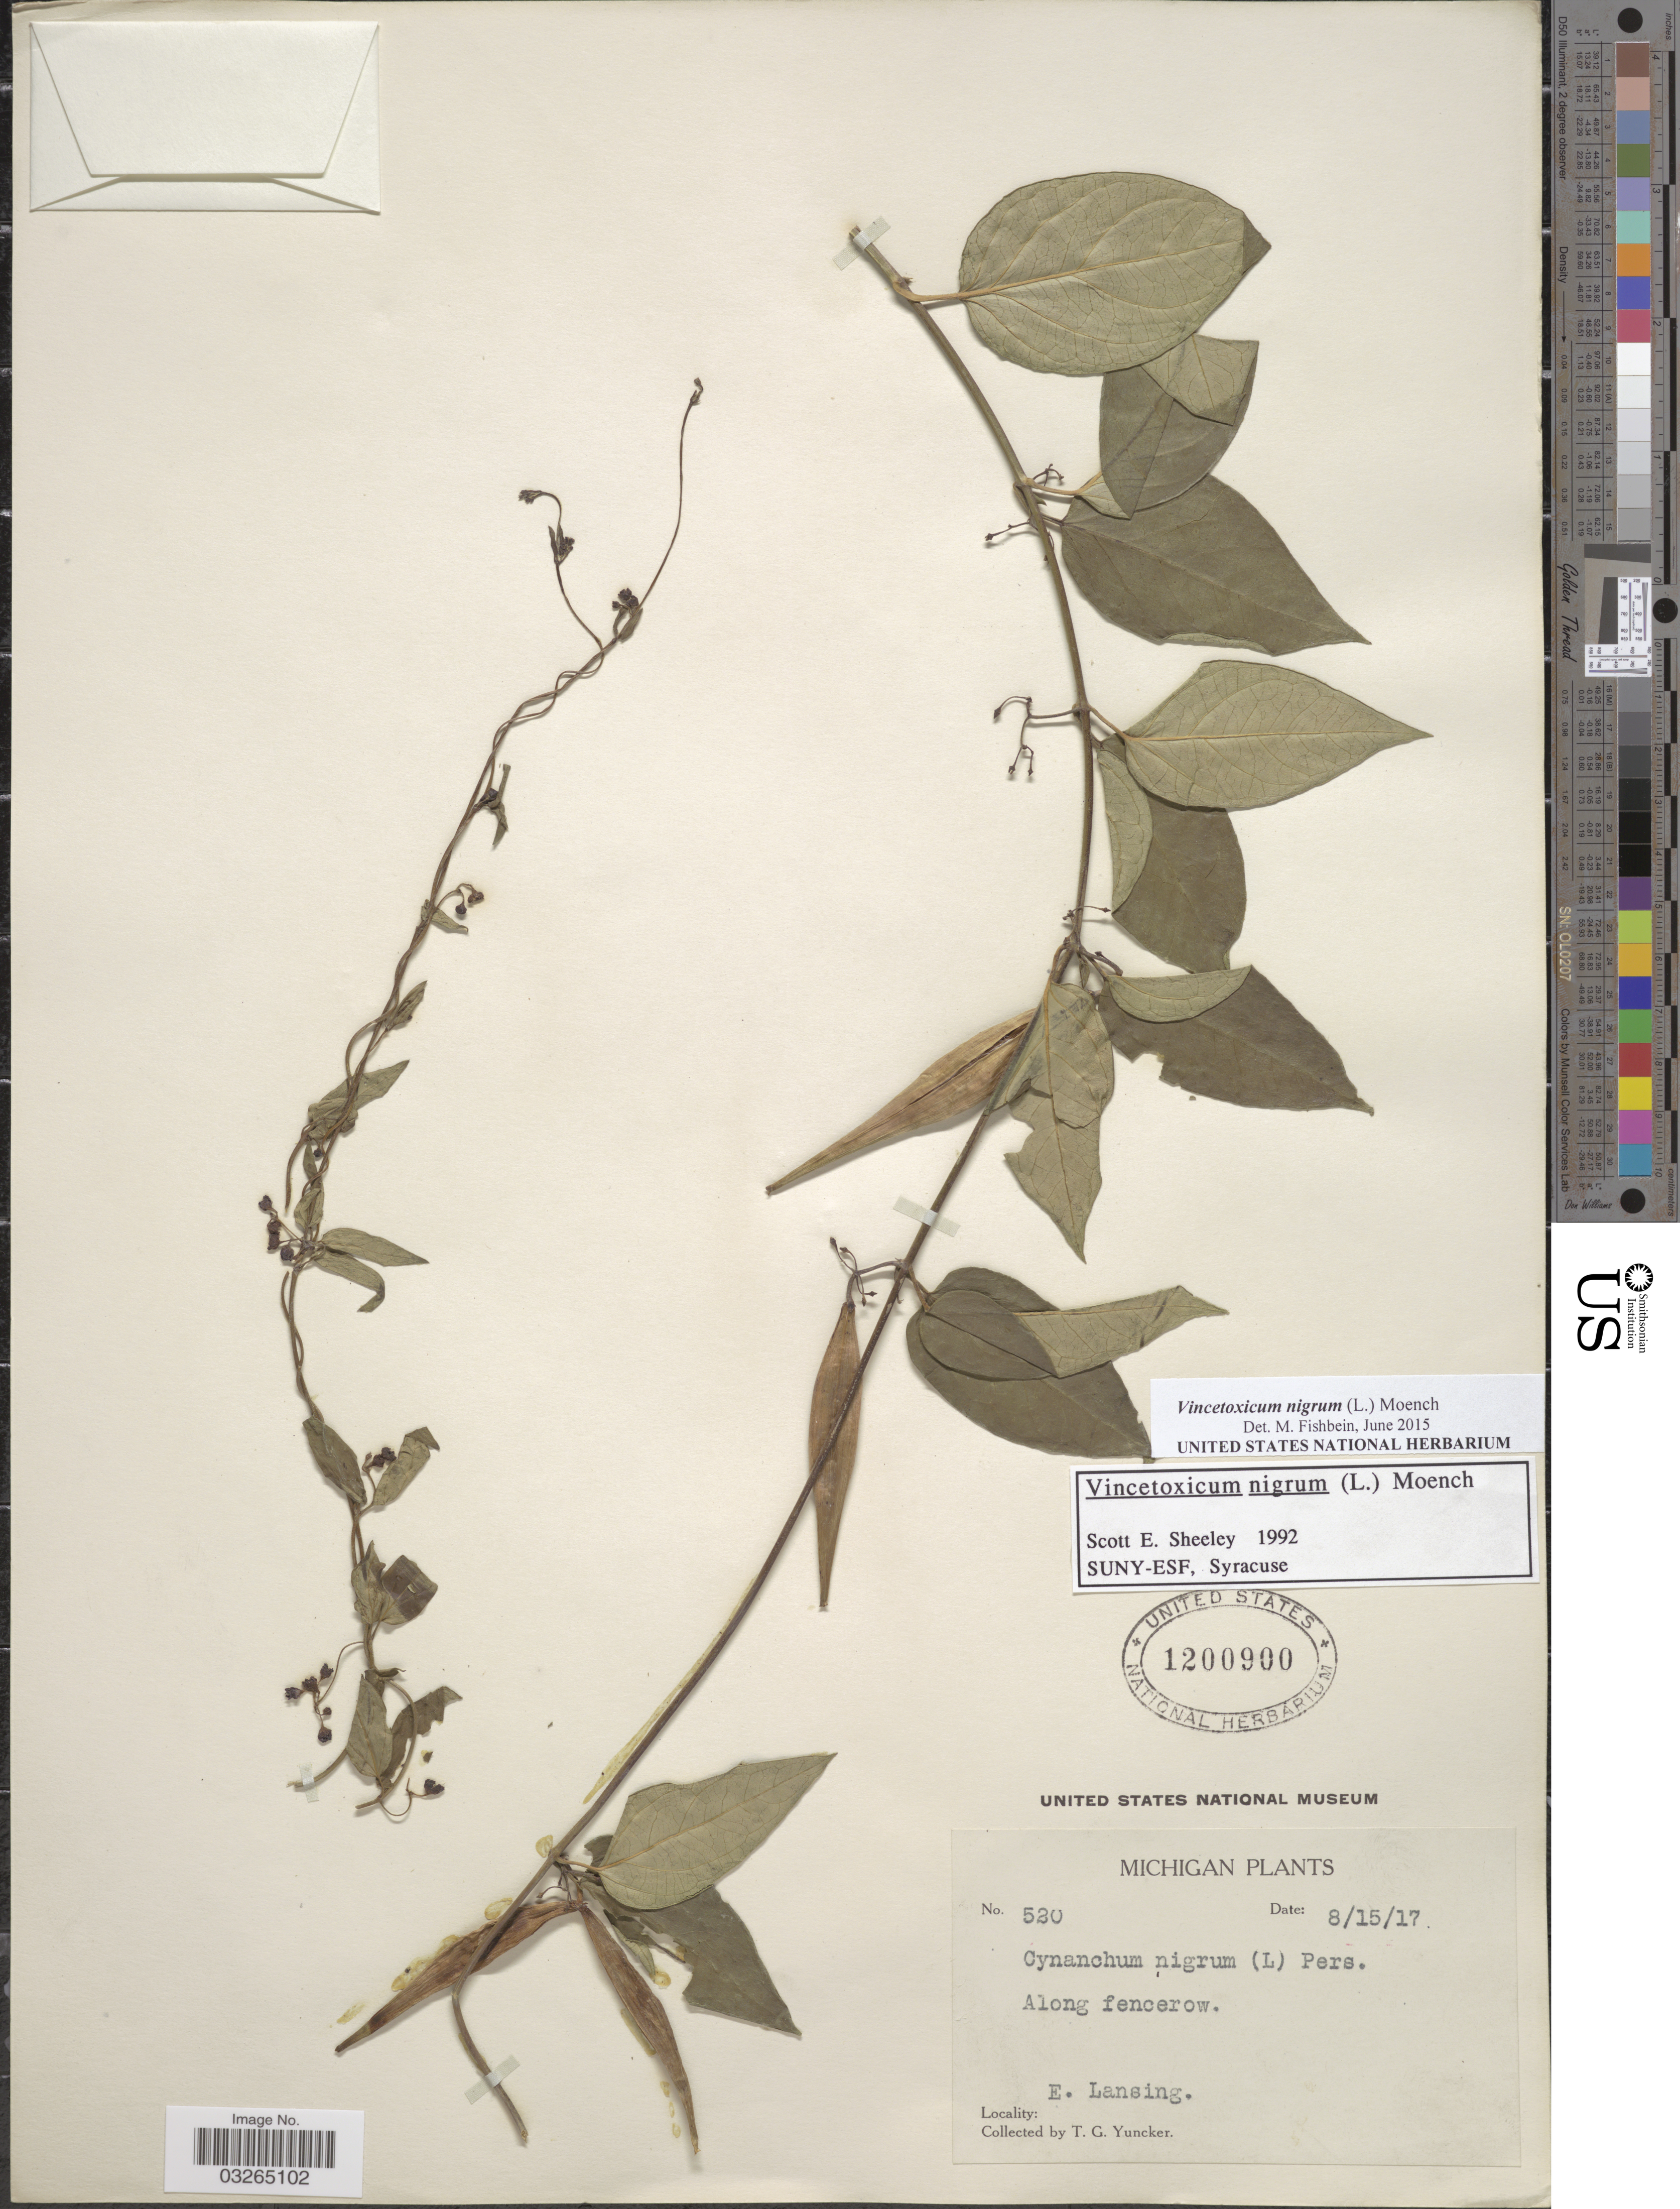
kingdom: Plantae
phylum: Tracheophyta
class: Magnoliopsida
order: Gentianales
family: Apocynaceae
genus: Vincetoxicum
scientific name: Vincetoxicum nigrum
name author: (L.) Moench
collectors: T. G. Yuncker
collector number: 520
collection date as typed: Transcribed d/m/y: 15/8/17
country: United States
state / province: Michigan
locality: Along fencerow. E. Lansing.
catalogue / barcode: US 1200900